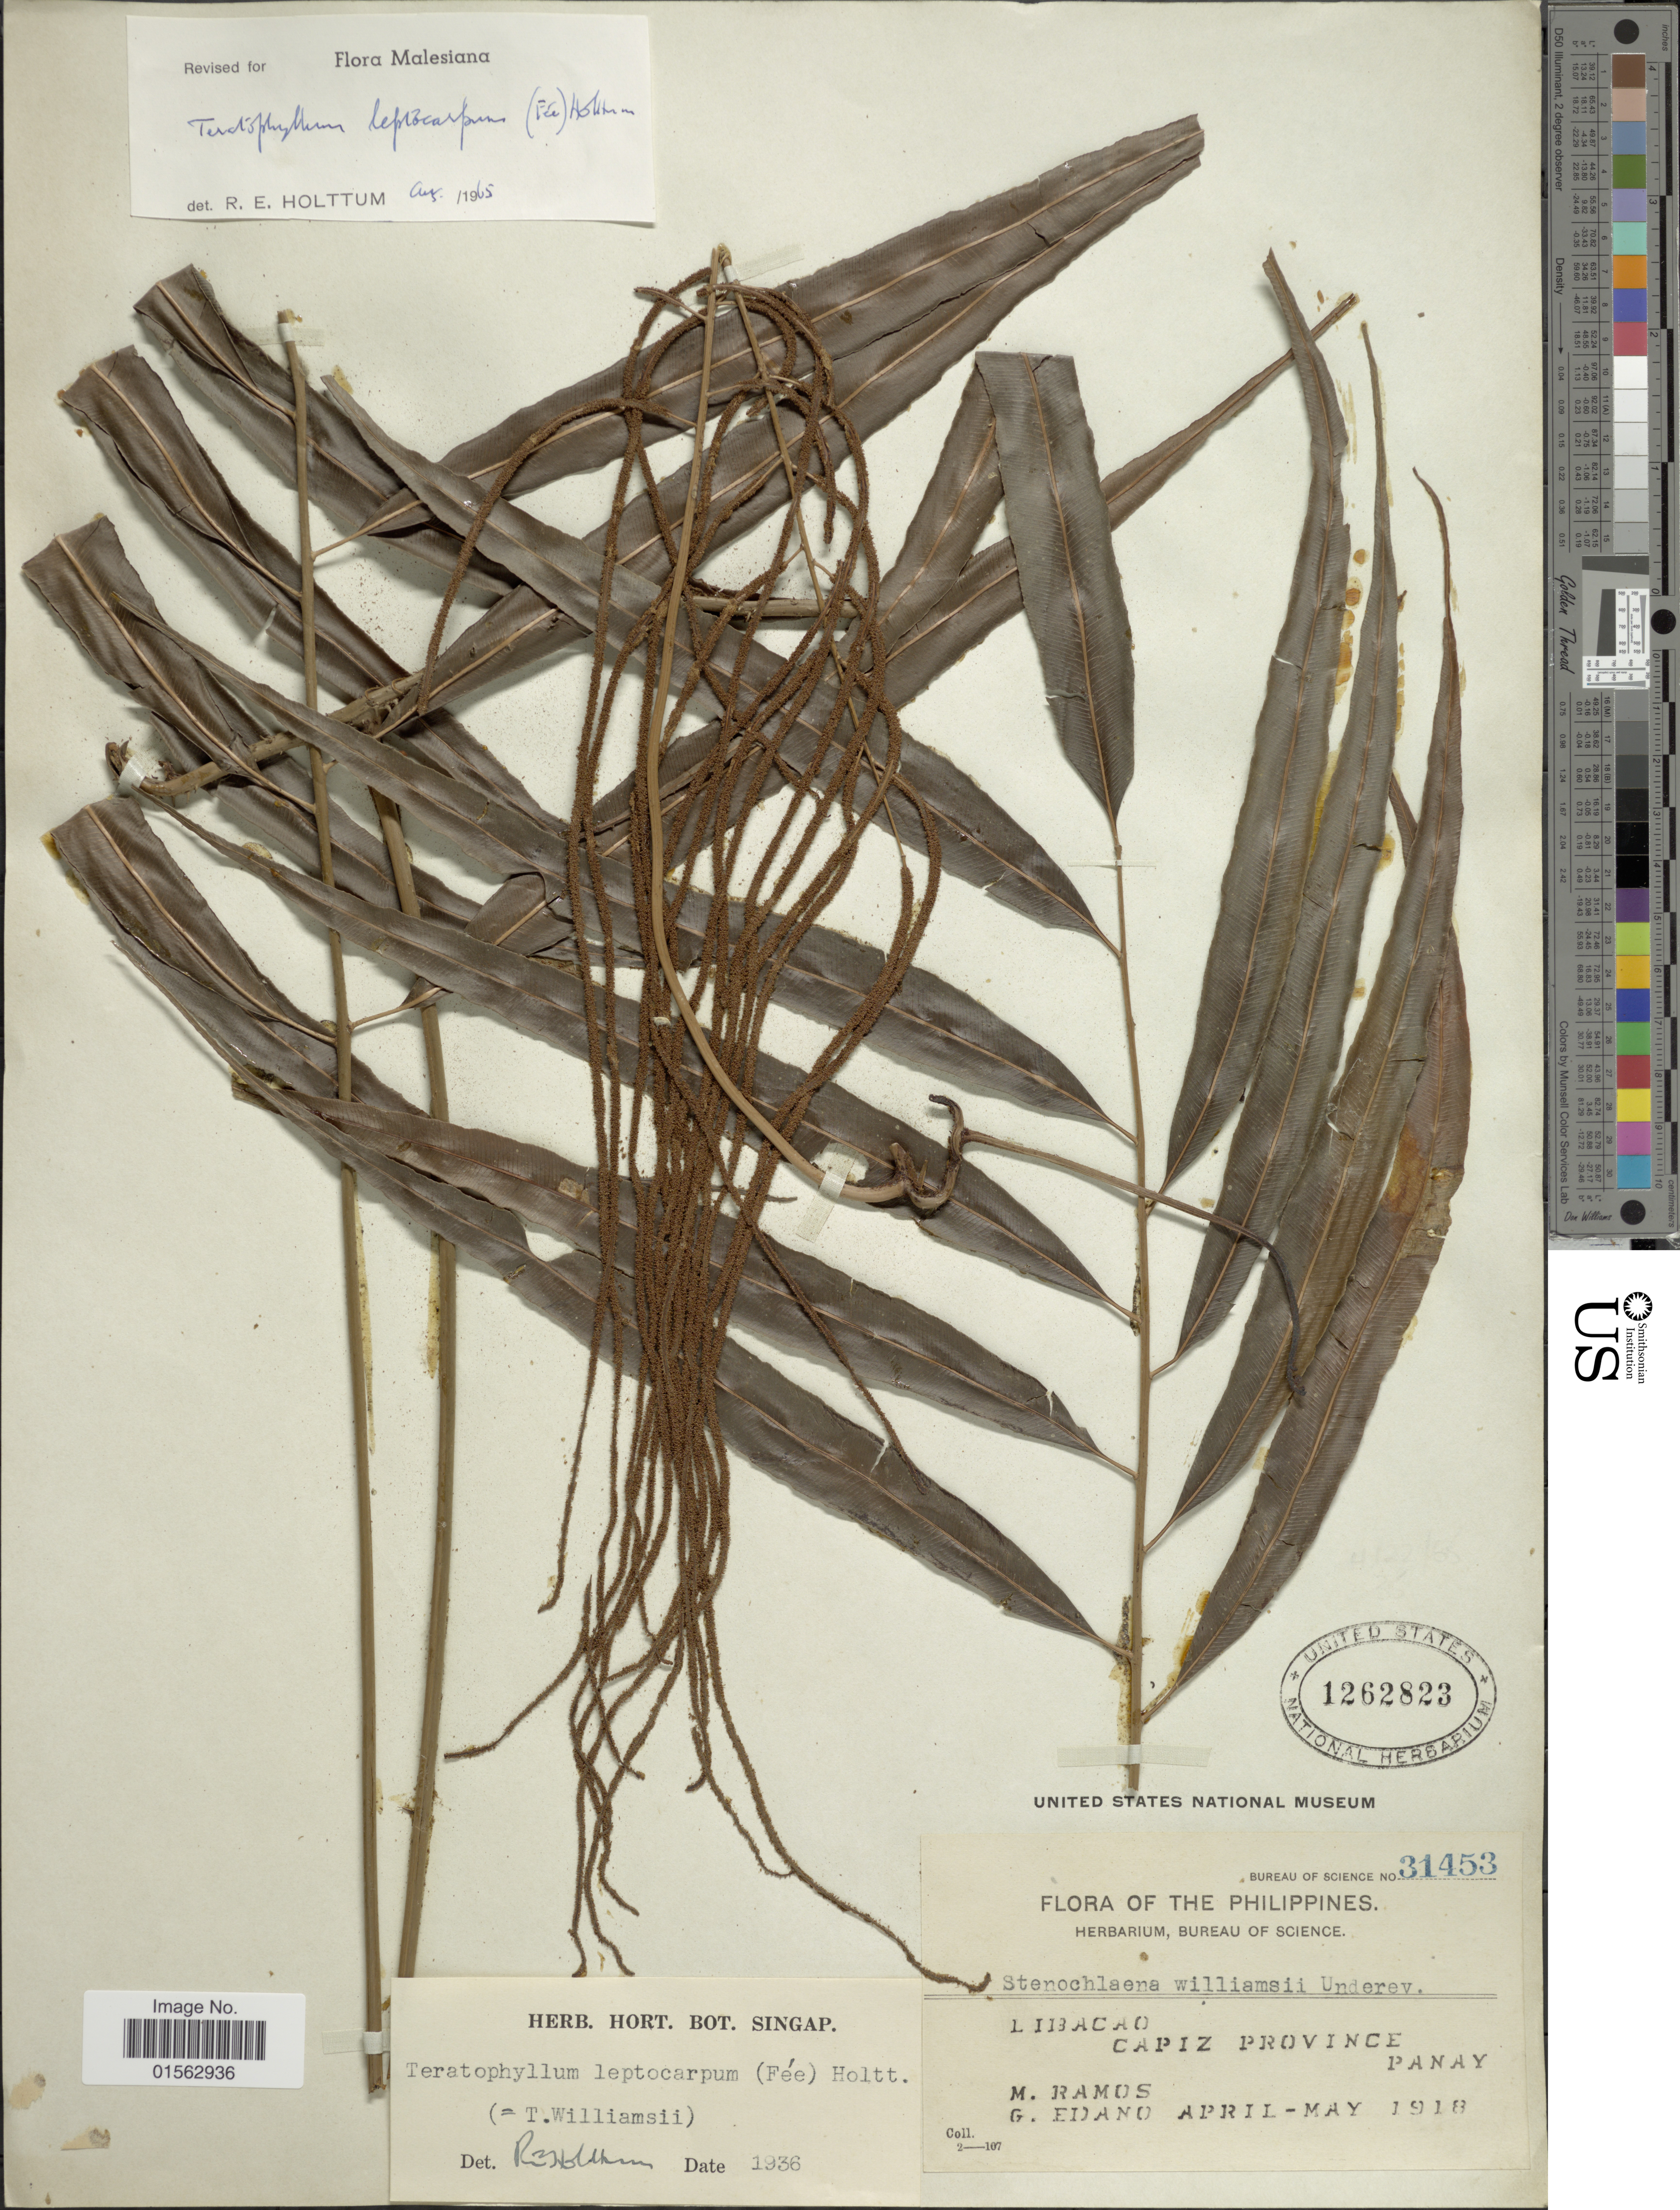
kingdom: Plantae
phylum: Tracheophyta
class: Polypodiopsida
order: Polypodiales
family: Dryopteridaceae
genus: Teratophyllum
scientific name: Teratophyllum leptocarpum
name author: (Fée) Holttum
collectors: M. Ramos & G. Edaño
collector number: Burea of Science 31453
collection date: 1918-04/1918-05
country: Philippines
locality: Philippines, Capiz Province, Panay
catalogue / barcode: US 1262823